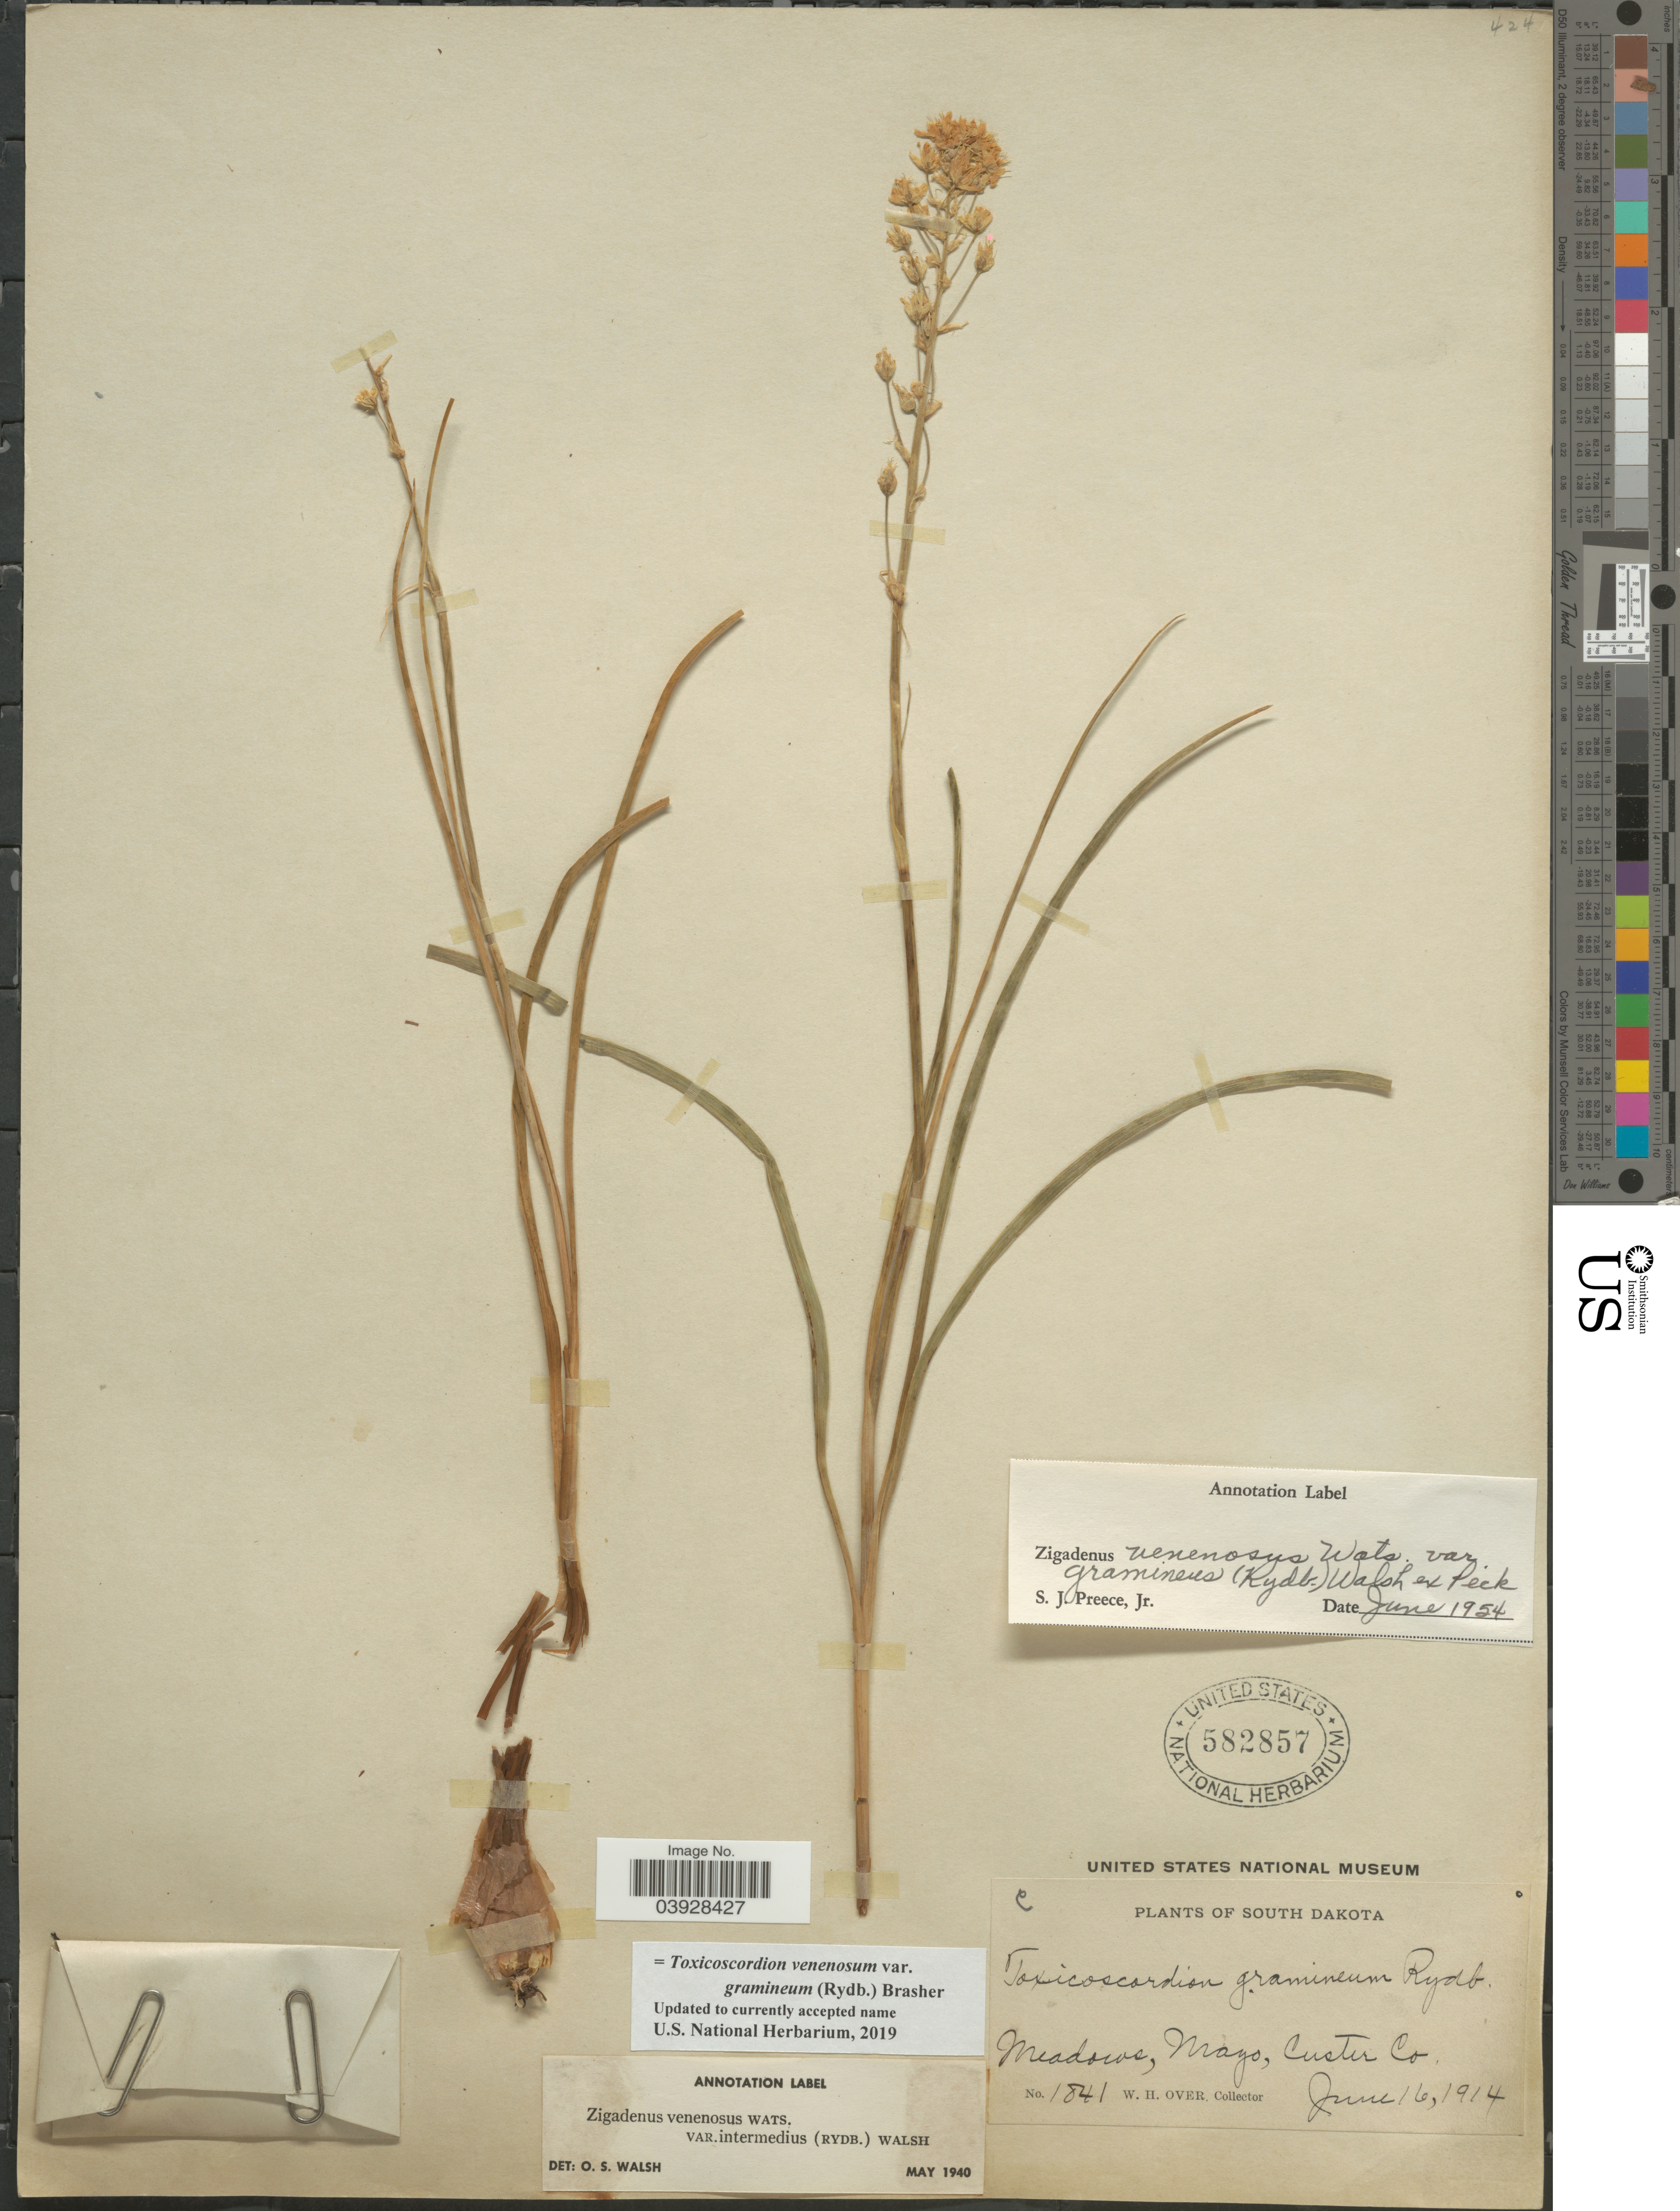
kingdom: Plantae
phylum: Tracheophyta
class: Liliopsida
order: Liliales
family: Melanthiaceae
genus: Toxicoscordion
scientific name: Toxicoscordion venenosum var. gramineum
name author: (Rydb.) Brasher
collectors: W. Over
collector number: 1841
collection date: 1914-06-16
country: United States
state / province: South Dakota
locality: Meadows, Mayo, Custer Co.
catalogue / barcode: US 582857